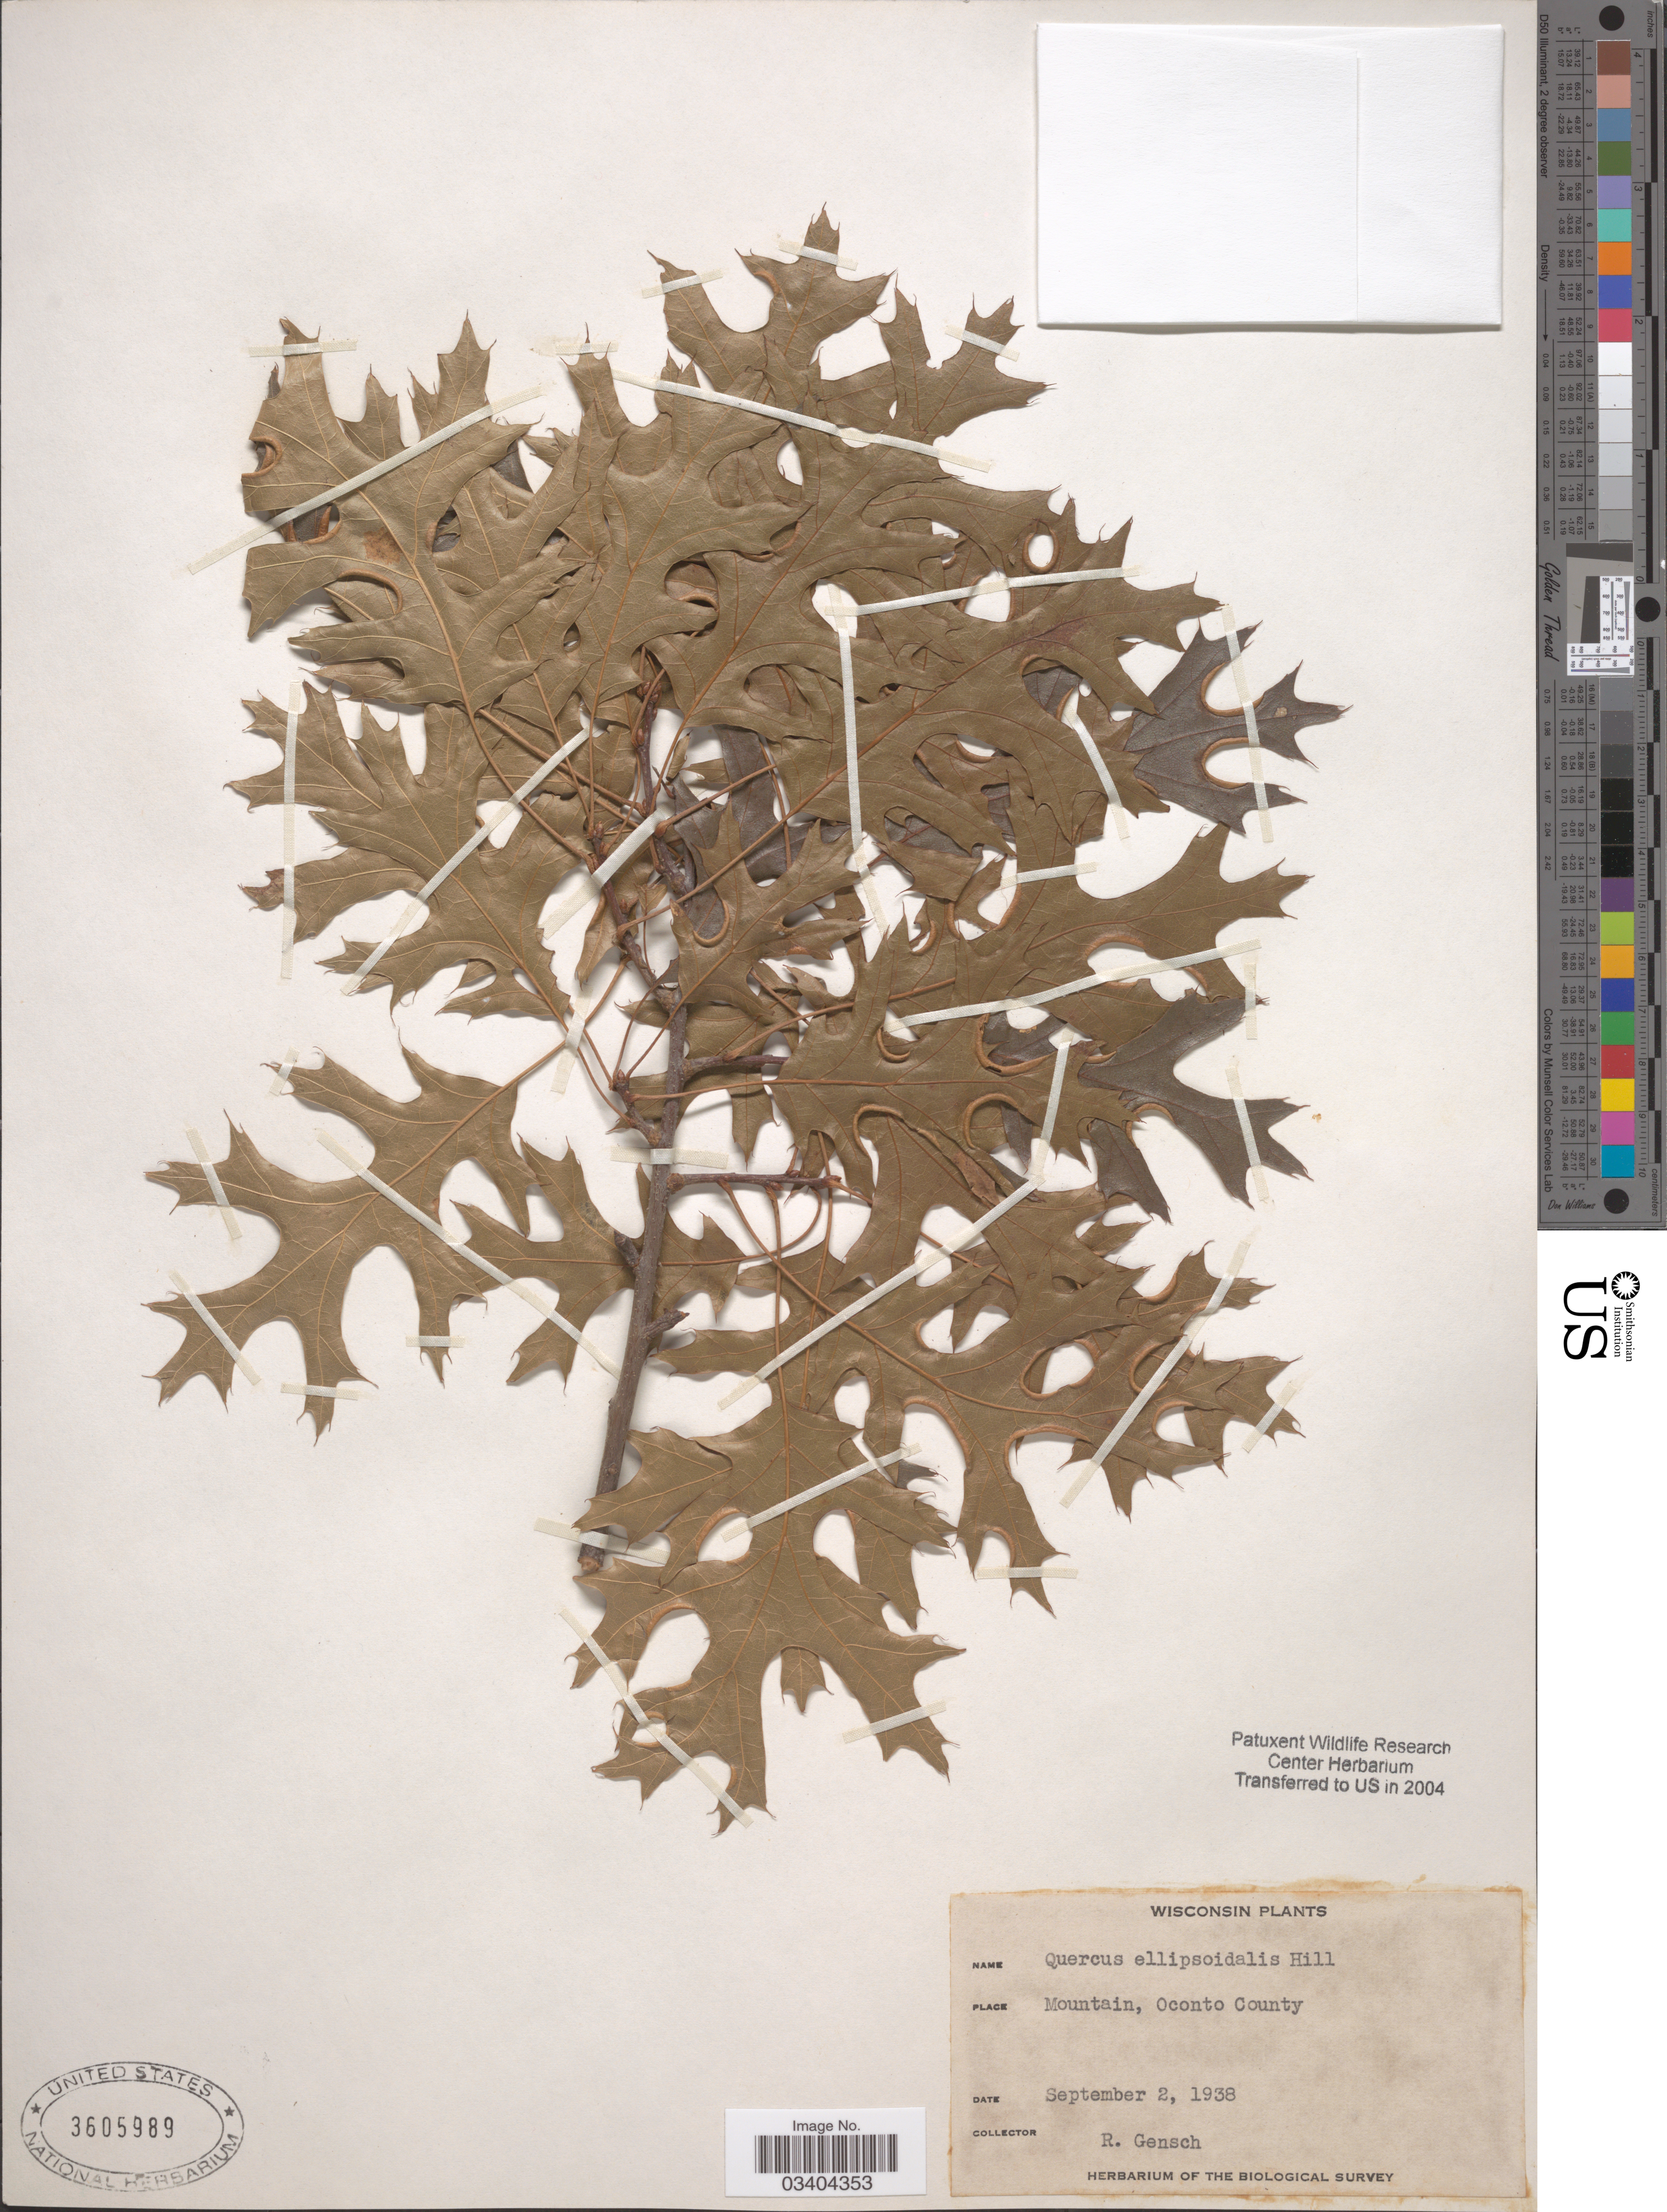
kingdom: Plantae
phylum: Tracheophyta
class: Magnoliopsida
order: Fagales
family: Fagaceae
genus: Quercus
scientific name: Quercus ellipsoidalis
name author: E.J. Hill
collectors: R. Gensch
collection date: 1938-09-02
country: United States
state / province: Wisconsin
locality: Mountain, Oconto County.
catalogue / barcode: US 3605989